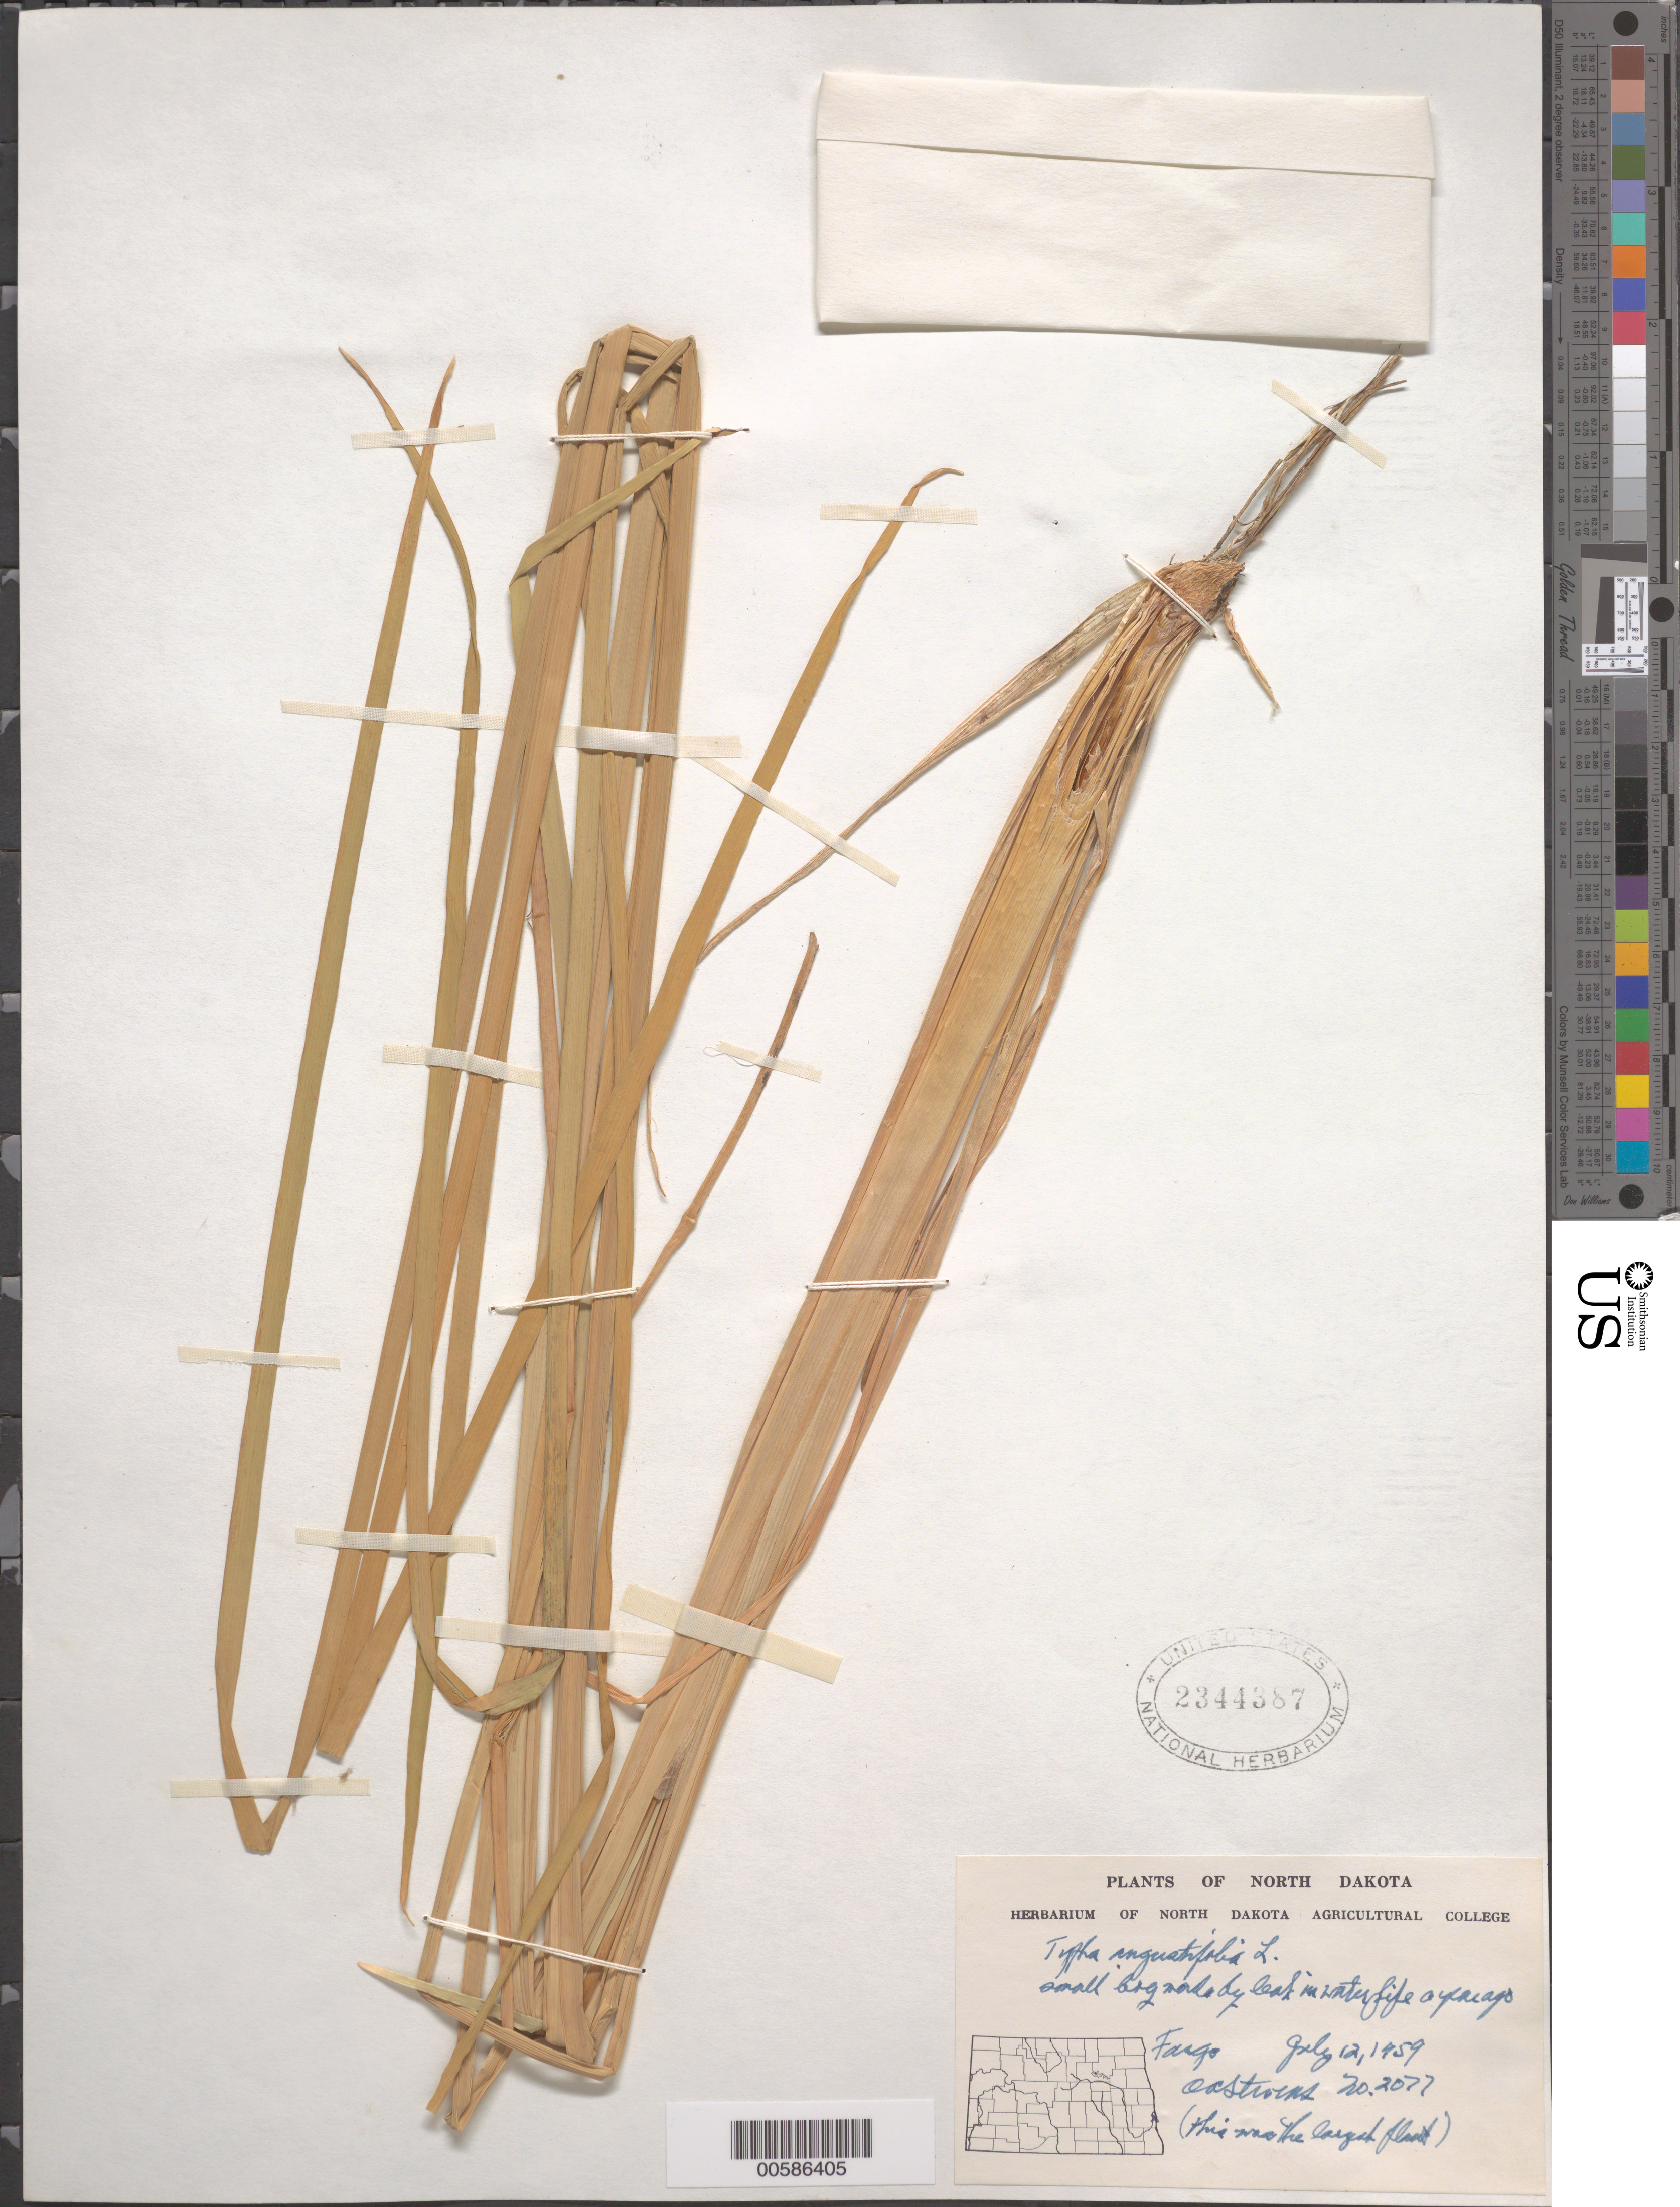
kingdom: Plantae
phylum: Tracheophyta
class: Liliopsida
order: Poales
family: Typhaceae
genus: Typha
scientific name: Typha angustifolia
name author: L.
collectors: O. A. Stevens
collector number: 2077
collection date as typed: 12 Jul 1959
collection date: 1959-07-12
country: United States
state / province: North Dakota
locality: Fargo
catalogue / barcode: US 2344387